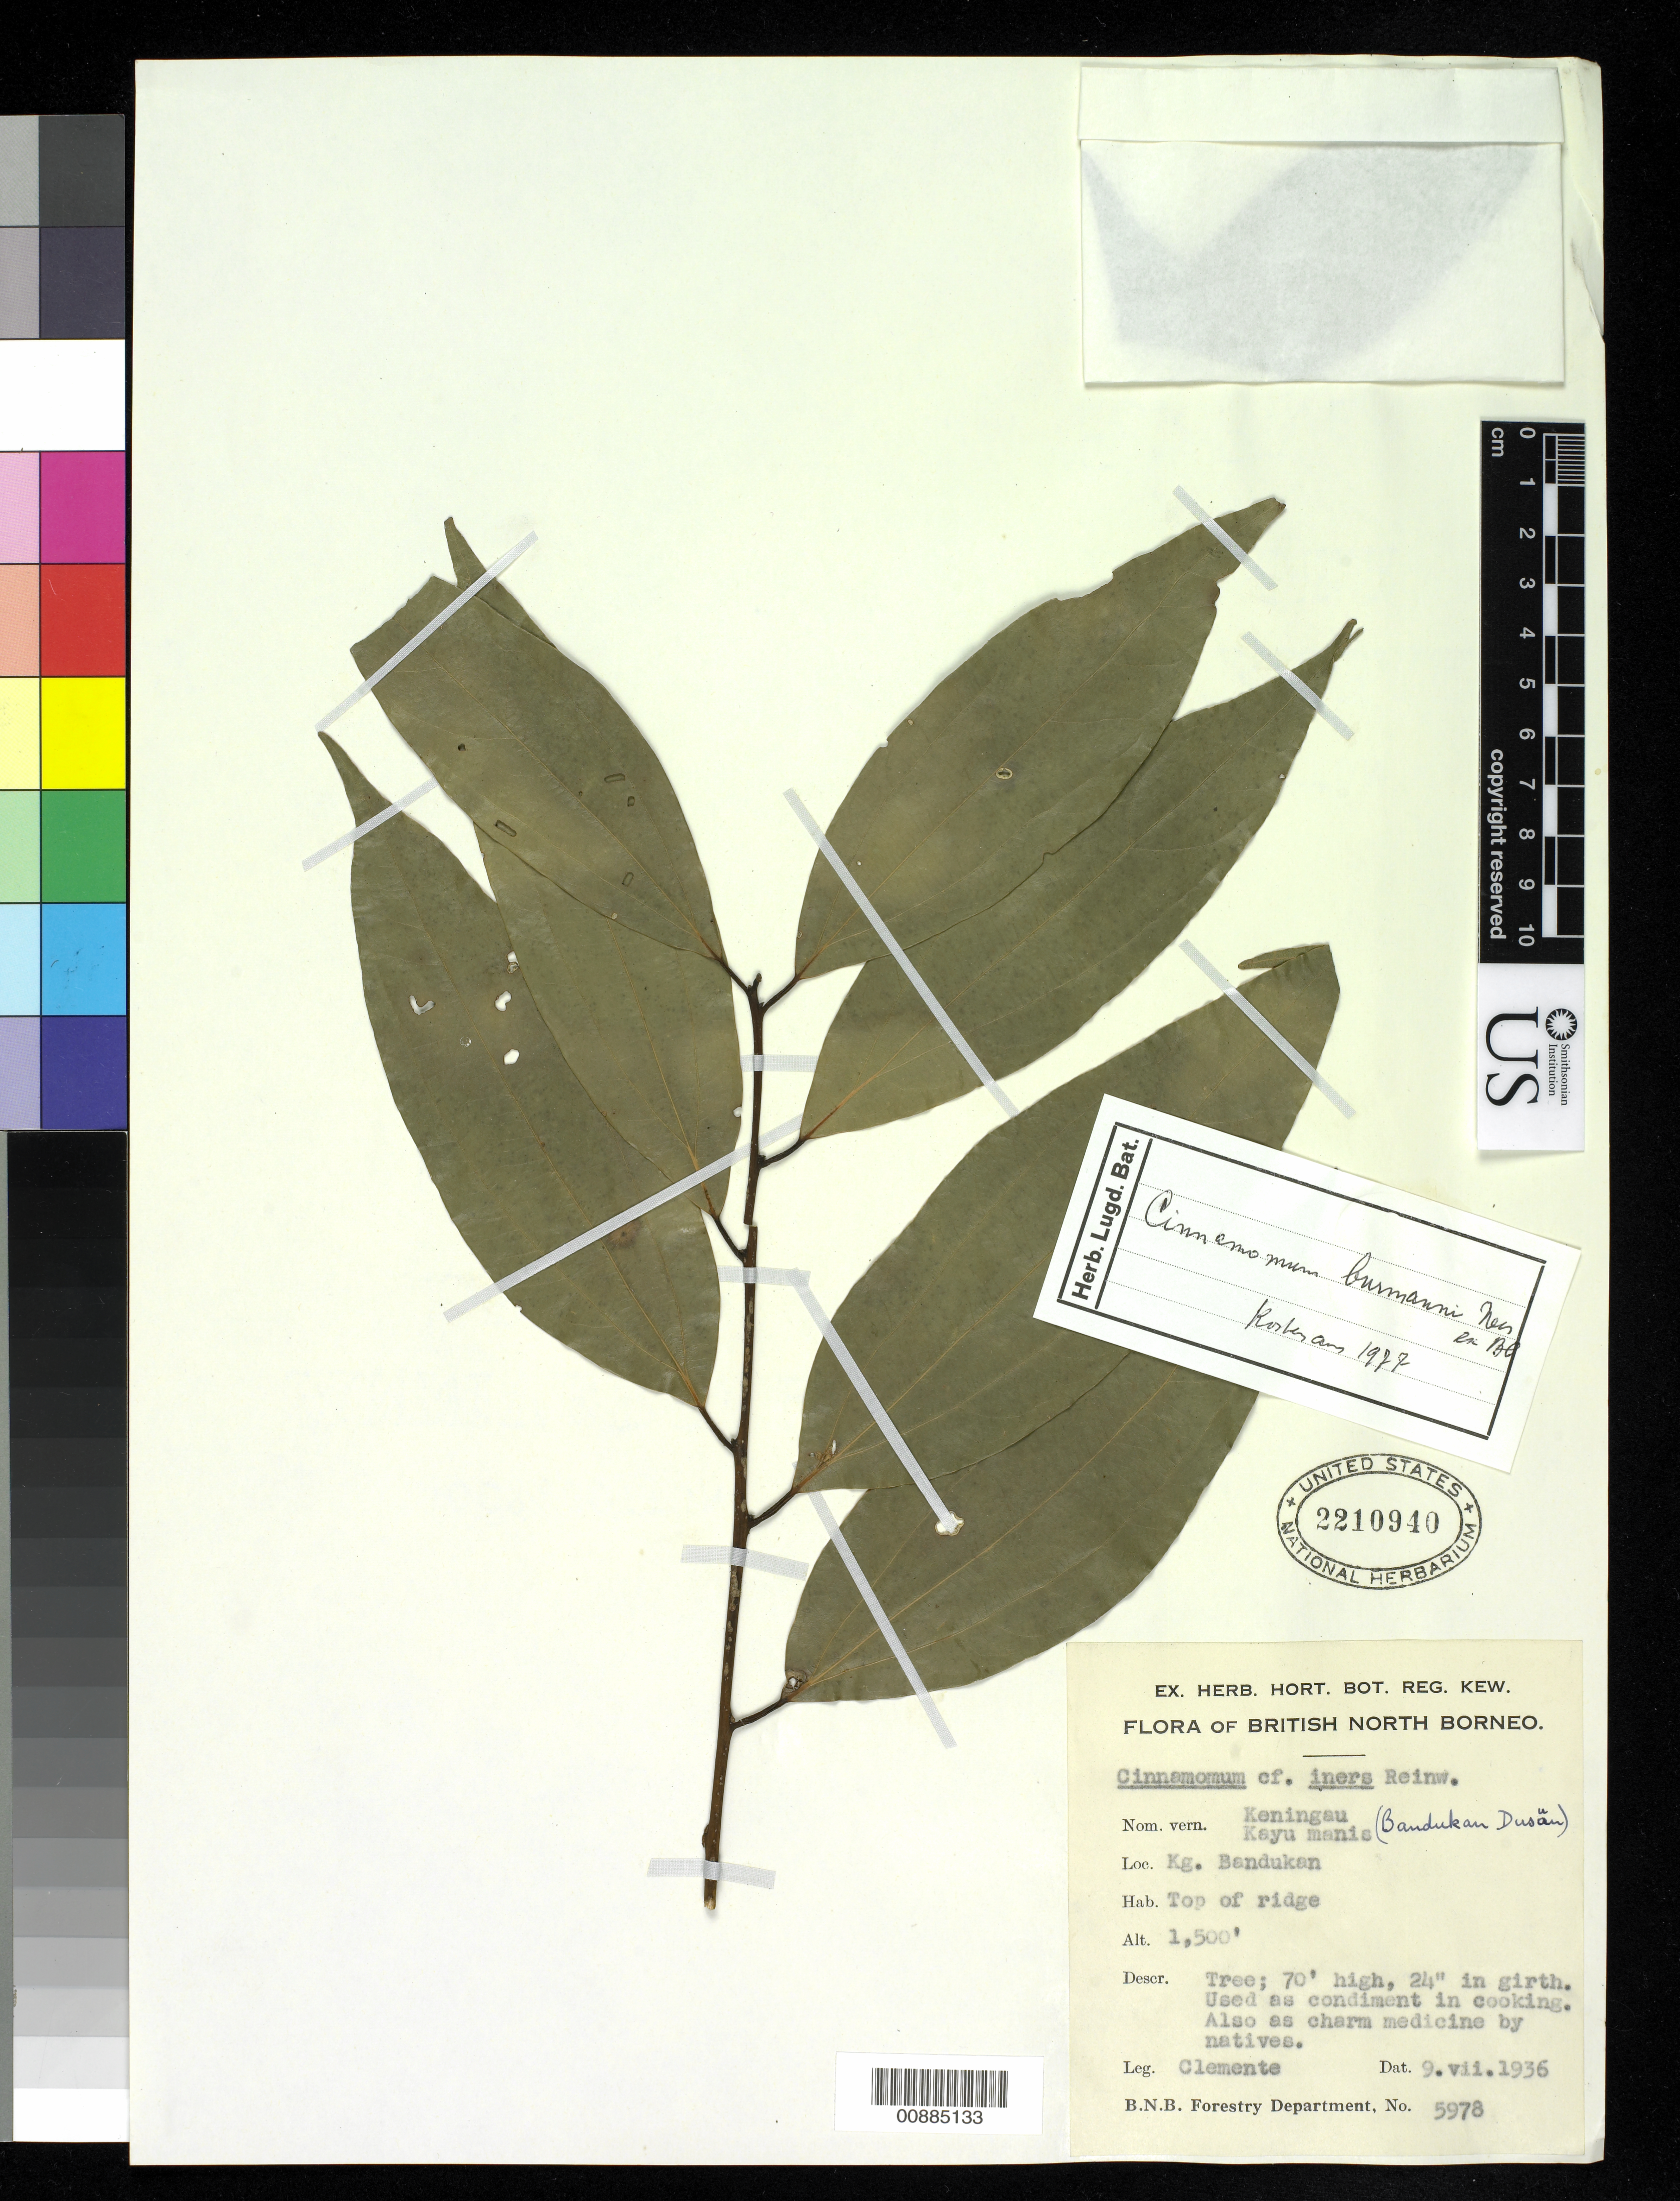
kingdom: Plantae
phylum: Tracheophyta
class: Magnoliopsida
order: Laurales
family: Lauraceae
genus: Cinnamomum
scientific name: Cinnamomum burmannii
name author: (Nees & T. Nees) Blume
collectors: -- Clemente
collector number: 5978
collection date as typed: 12 Sep 1936 or 09 Dec 1936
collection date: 1936-09-12 or 1936-12-09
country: Malaysia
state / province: Sabah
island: Borneo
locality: Kg. Bandukan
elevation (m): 457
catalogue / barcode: US 2210940